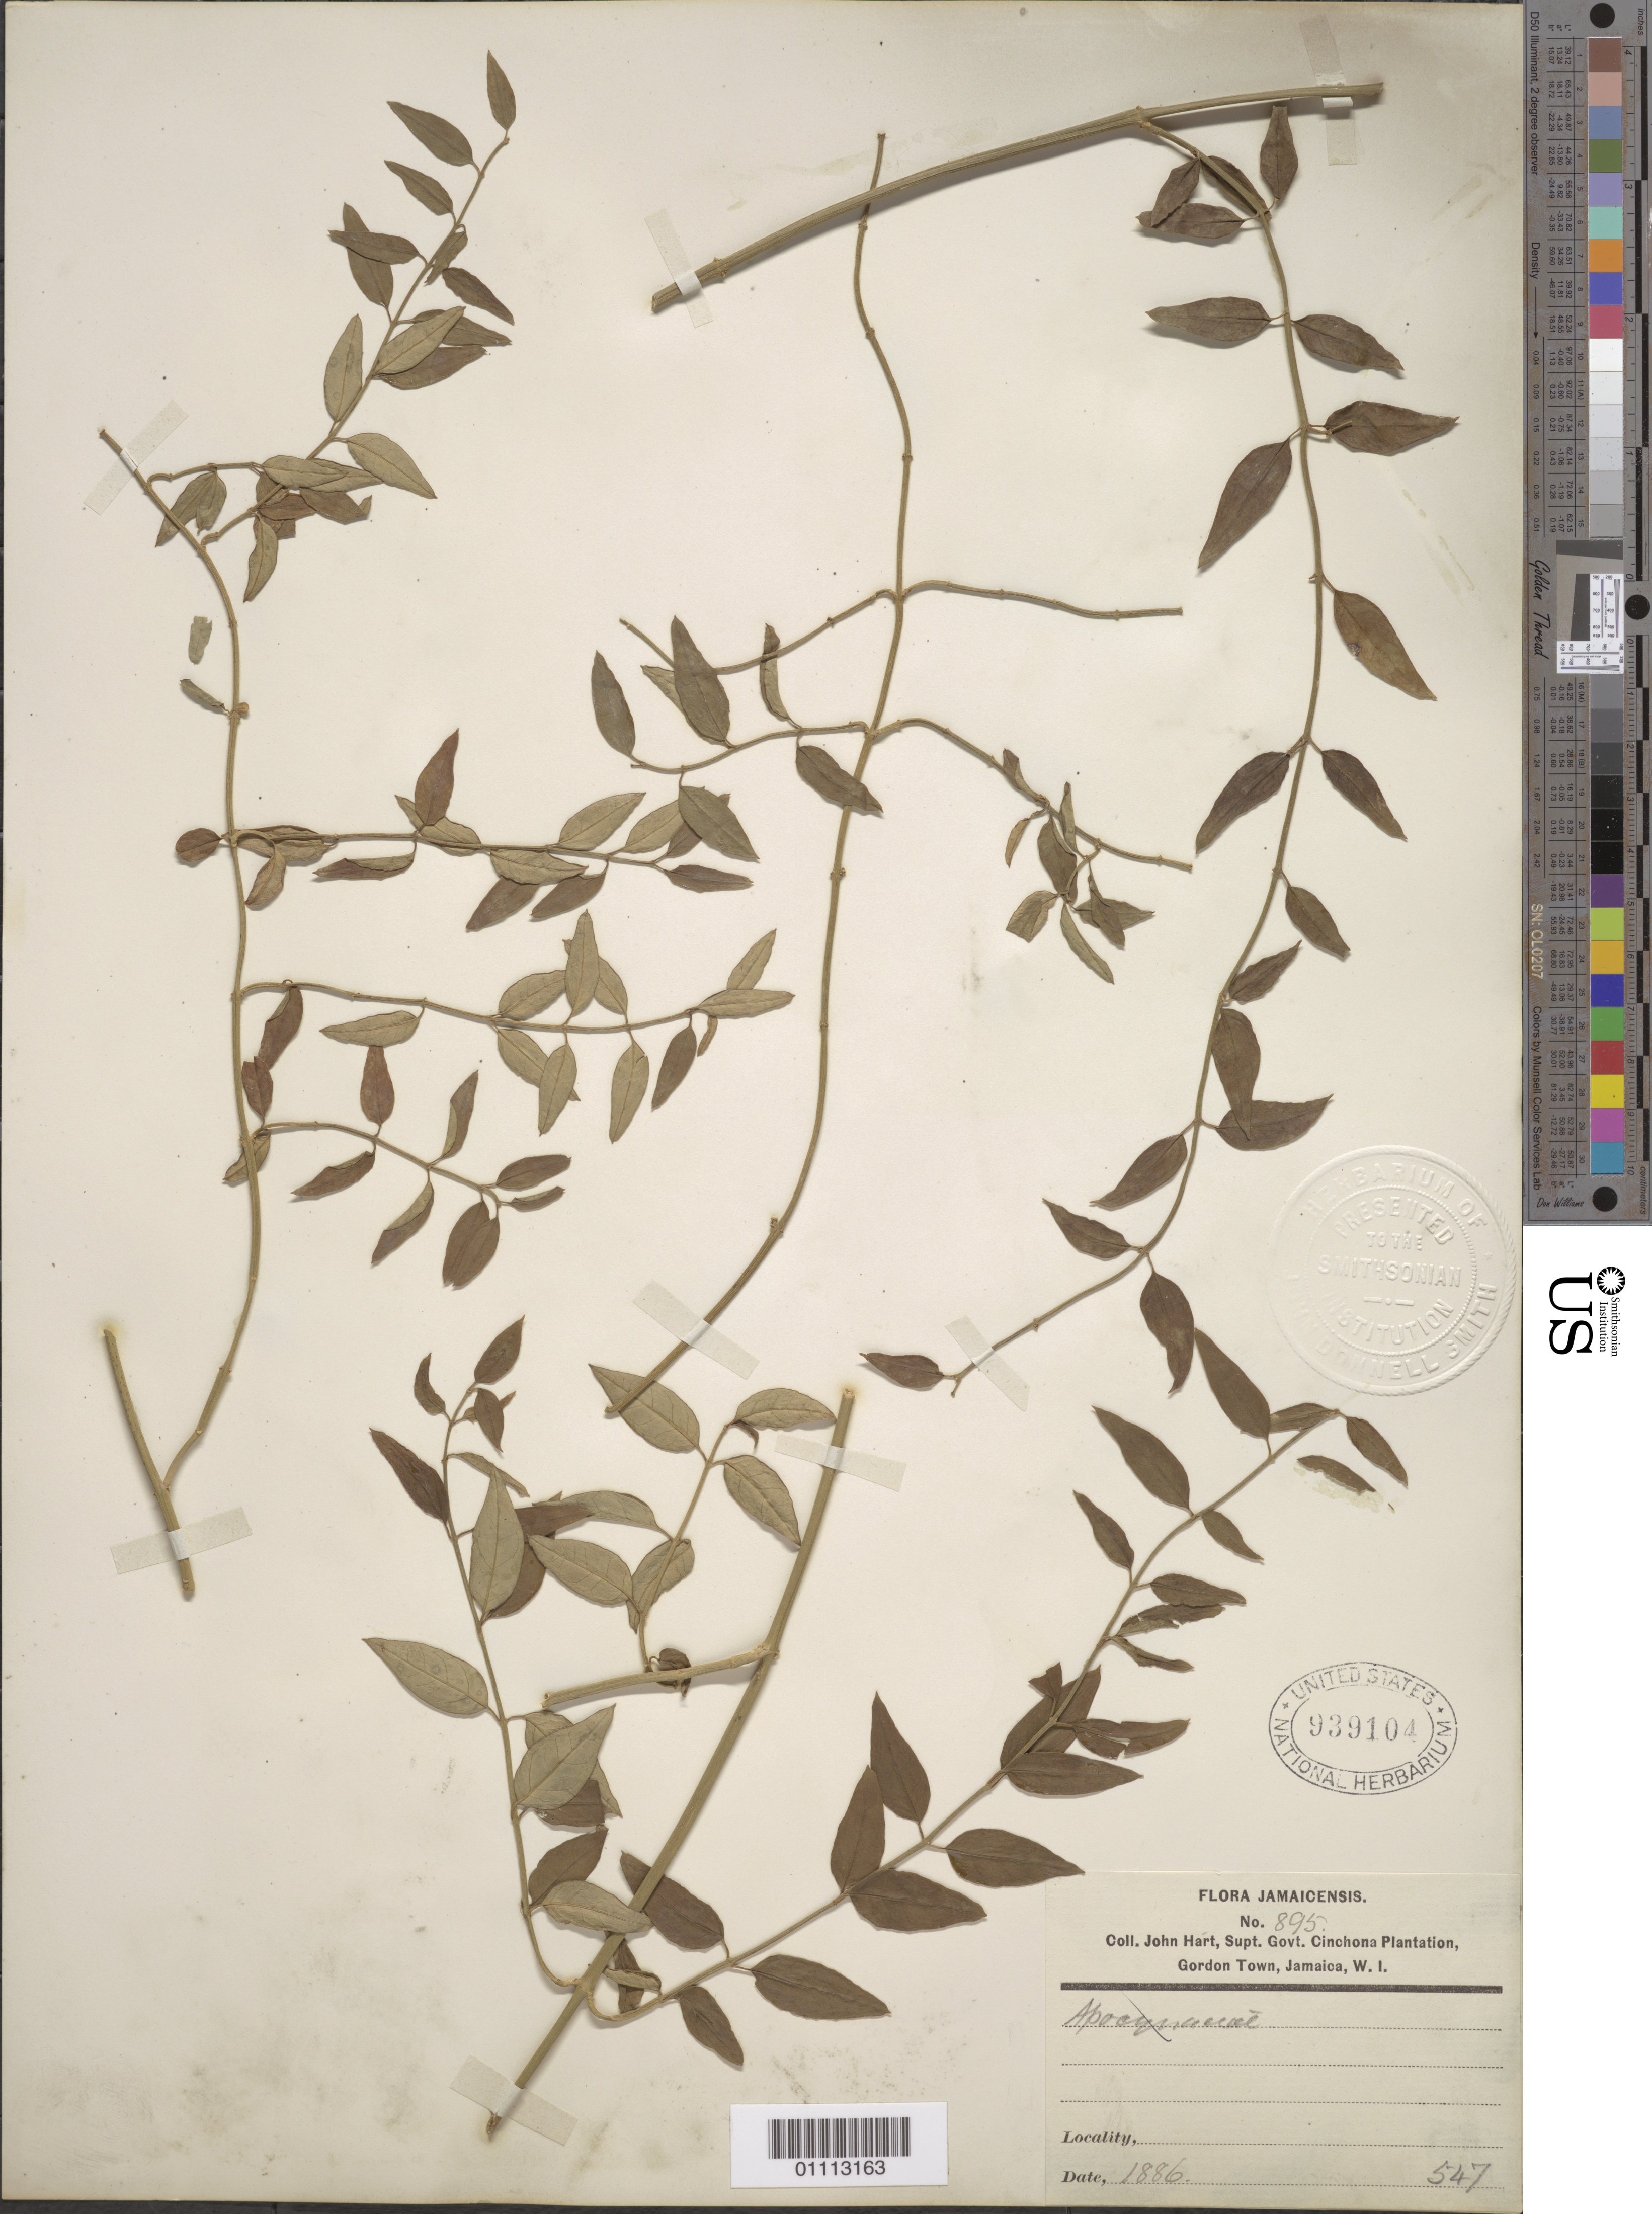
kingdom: Plantae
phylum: Tracheophyta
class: Magnoliopsida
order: Gentianales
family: Apocynaceae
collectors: J. Hart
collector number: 895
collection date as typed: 1886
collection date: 1886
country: Jamaica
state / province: Saint Andrew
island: Jamaica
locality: Cinchona Plantation, Gordon Town.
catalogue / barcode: US 939104